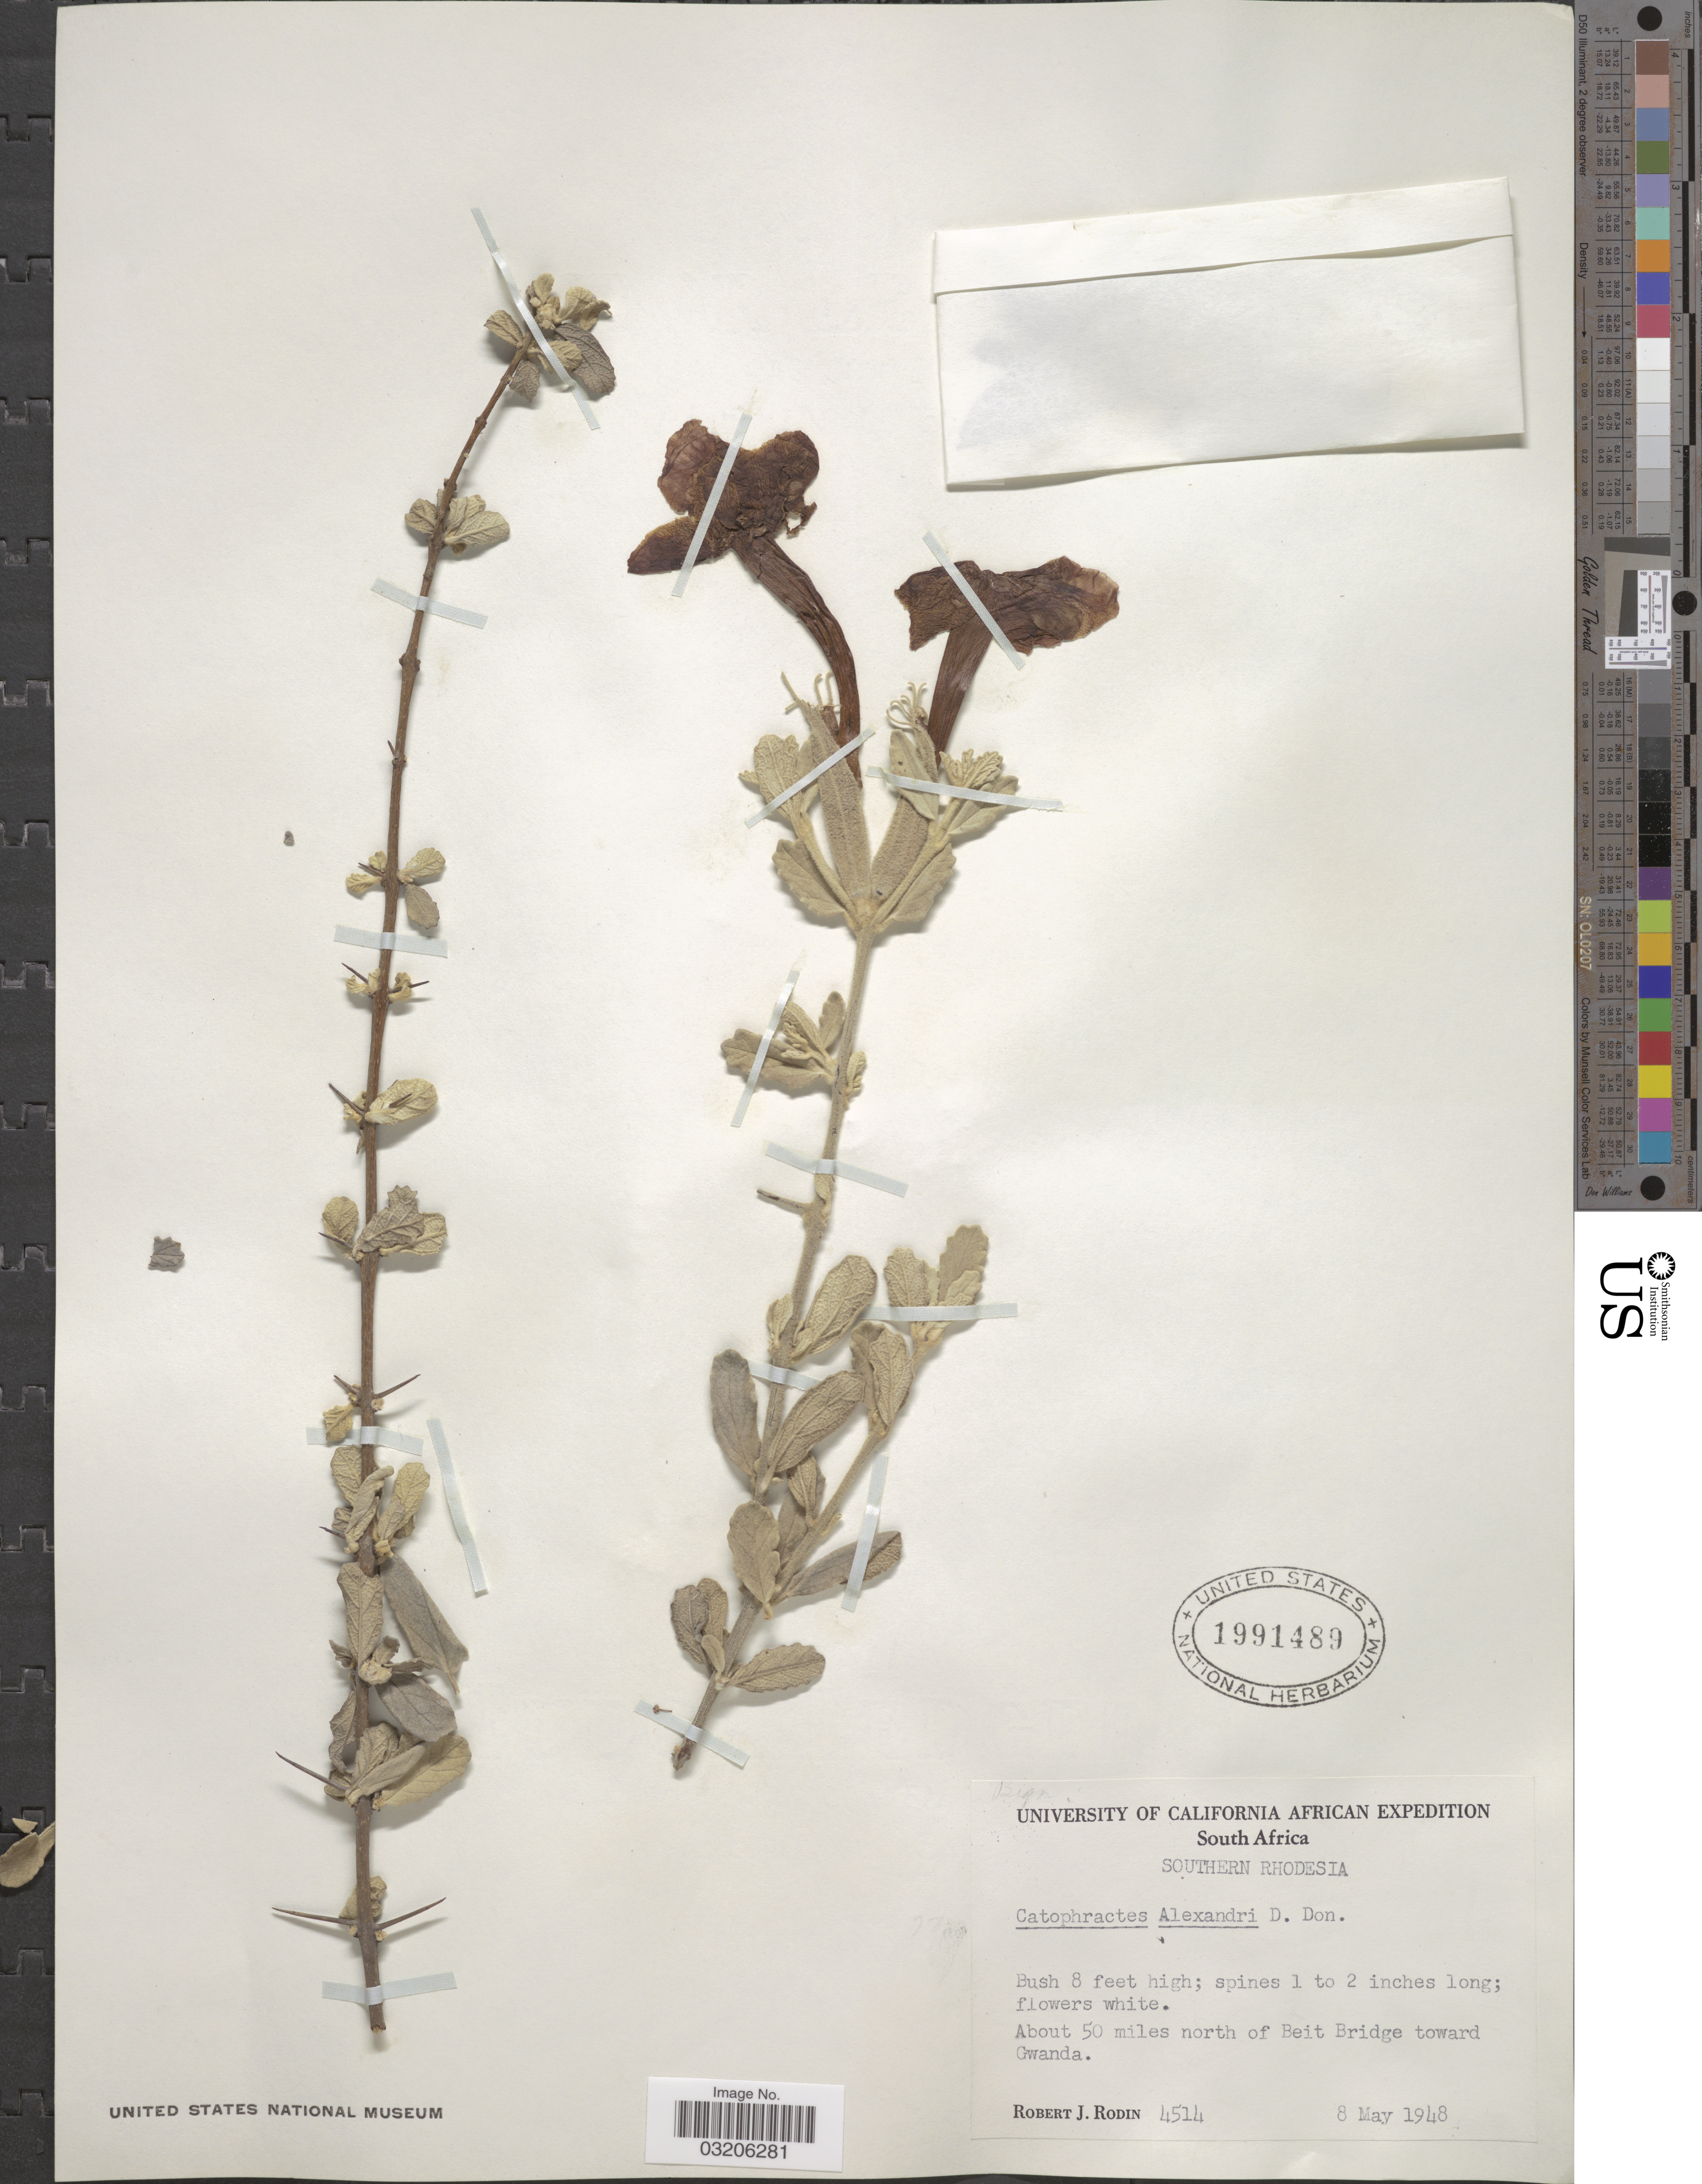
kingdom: Plantae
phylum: Tracheophyta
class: Magnoliopsida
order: Lamiales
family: Bignoniaceae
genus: Catophractes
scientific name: Catophractes alexandri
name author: D. Don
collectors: R. J. Rodin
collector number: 4514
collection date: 1948-05-08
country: Zimbabwe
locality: South Africa. Southern Rhodesia. About 50 miles north of Beit Bridge toward Gwanda.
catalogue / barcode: US 1991489